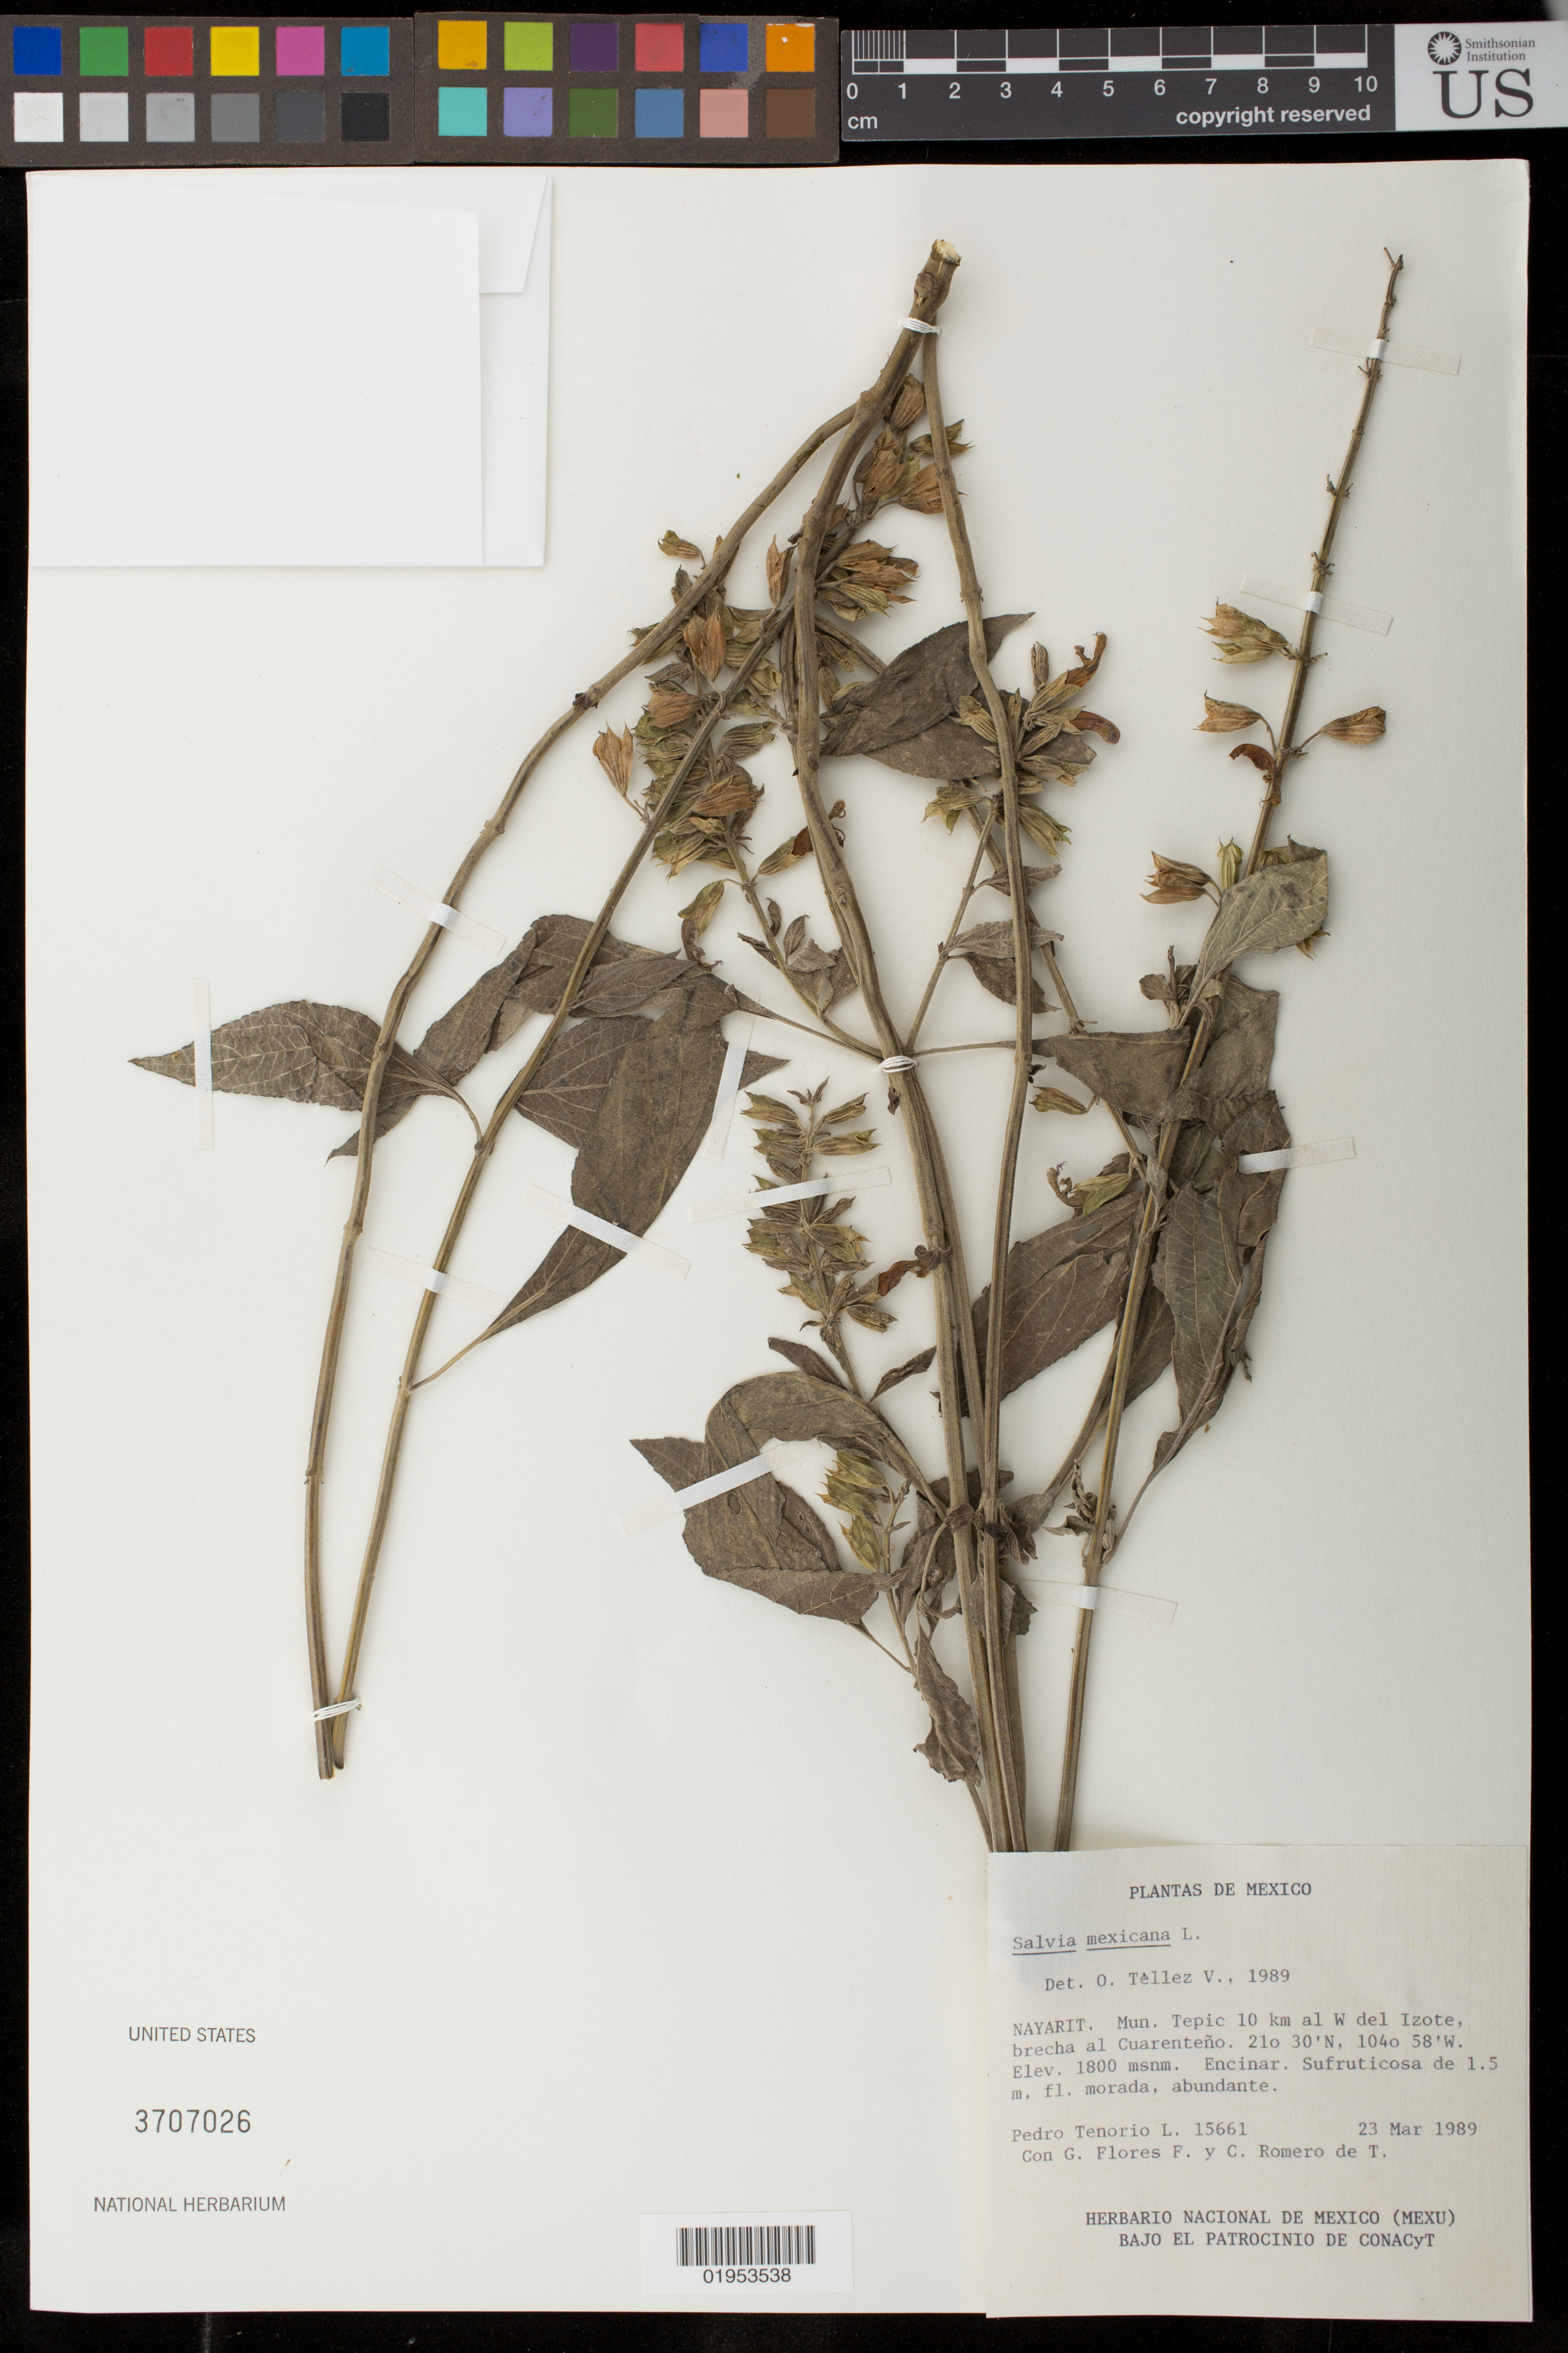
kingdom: Plantae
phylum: Tracheophyta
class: Magnoliopsida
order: Lamiales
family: Lamiaceae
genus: Salvia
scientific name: Salvia mexicana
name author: L.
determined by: Téllez V., Oswaldo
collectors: P. Tenorio L., G. Flores F. & C. Romero de T.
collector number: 15661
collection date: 1989-03-23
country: Mexico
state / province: Nayarit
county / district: Tepic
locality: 10 km. al W del Izote, Brecha al Cuarenteño.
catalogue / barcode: US 3707026